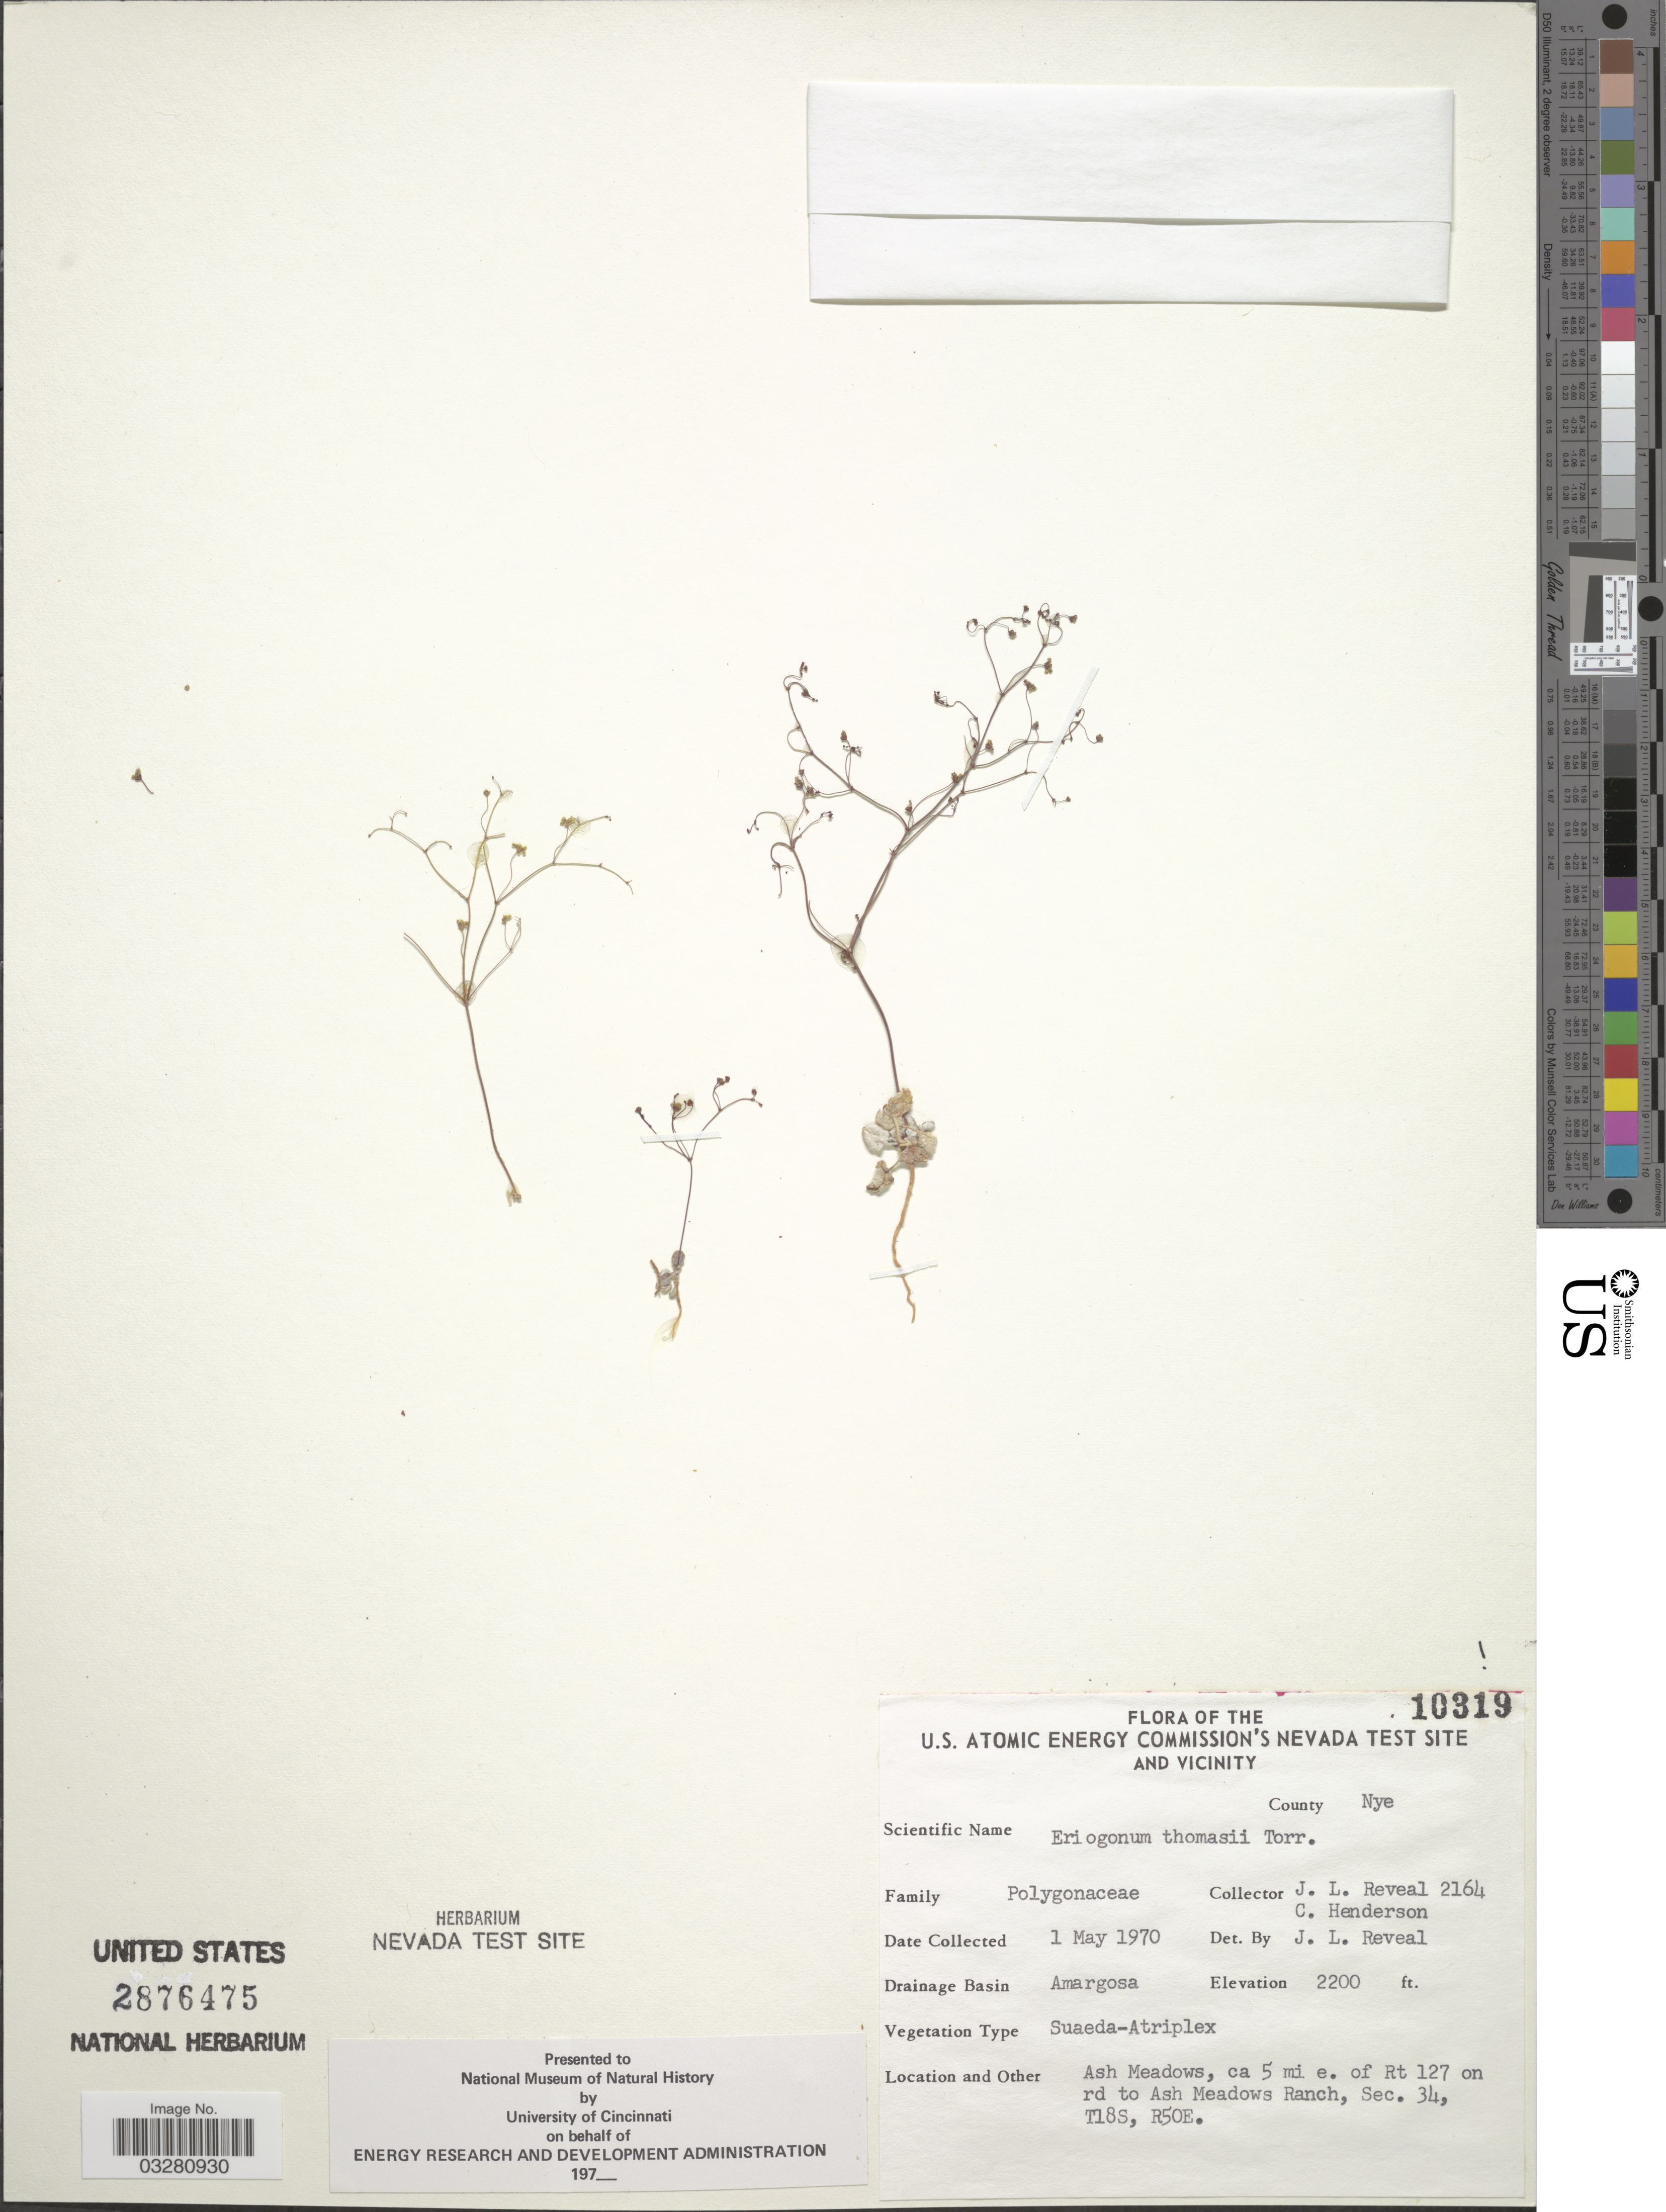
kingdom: Plantae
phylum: Tracheophyta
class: Magnoliopsida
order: Caryophyllales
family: Polygonaceae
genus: Eriogonum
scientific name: Eriogonum thomasii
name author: Torr.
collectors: J. L. Reveal & C. Henderson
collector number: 2164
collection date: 1970-05-01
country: United States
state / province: Nevada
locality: U. S. Atomic Energy Commission's Nevada Test Site and Vicinity. County Nye. Drainage Basin Amargosa. Ash Meadows, ca 5 mi e. of Rt 127 on rd to Ash Meadows Ranch, Sec. 34,T18S, R50E.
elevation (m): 671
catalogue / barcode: US 2876475